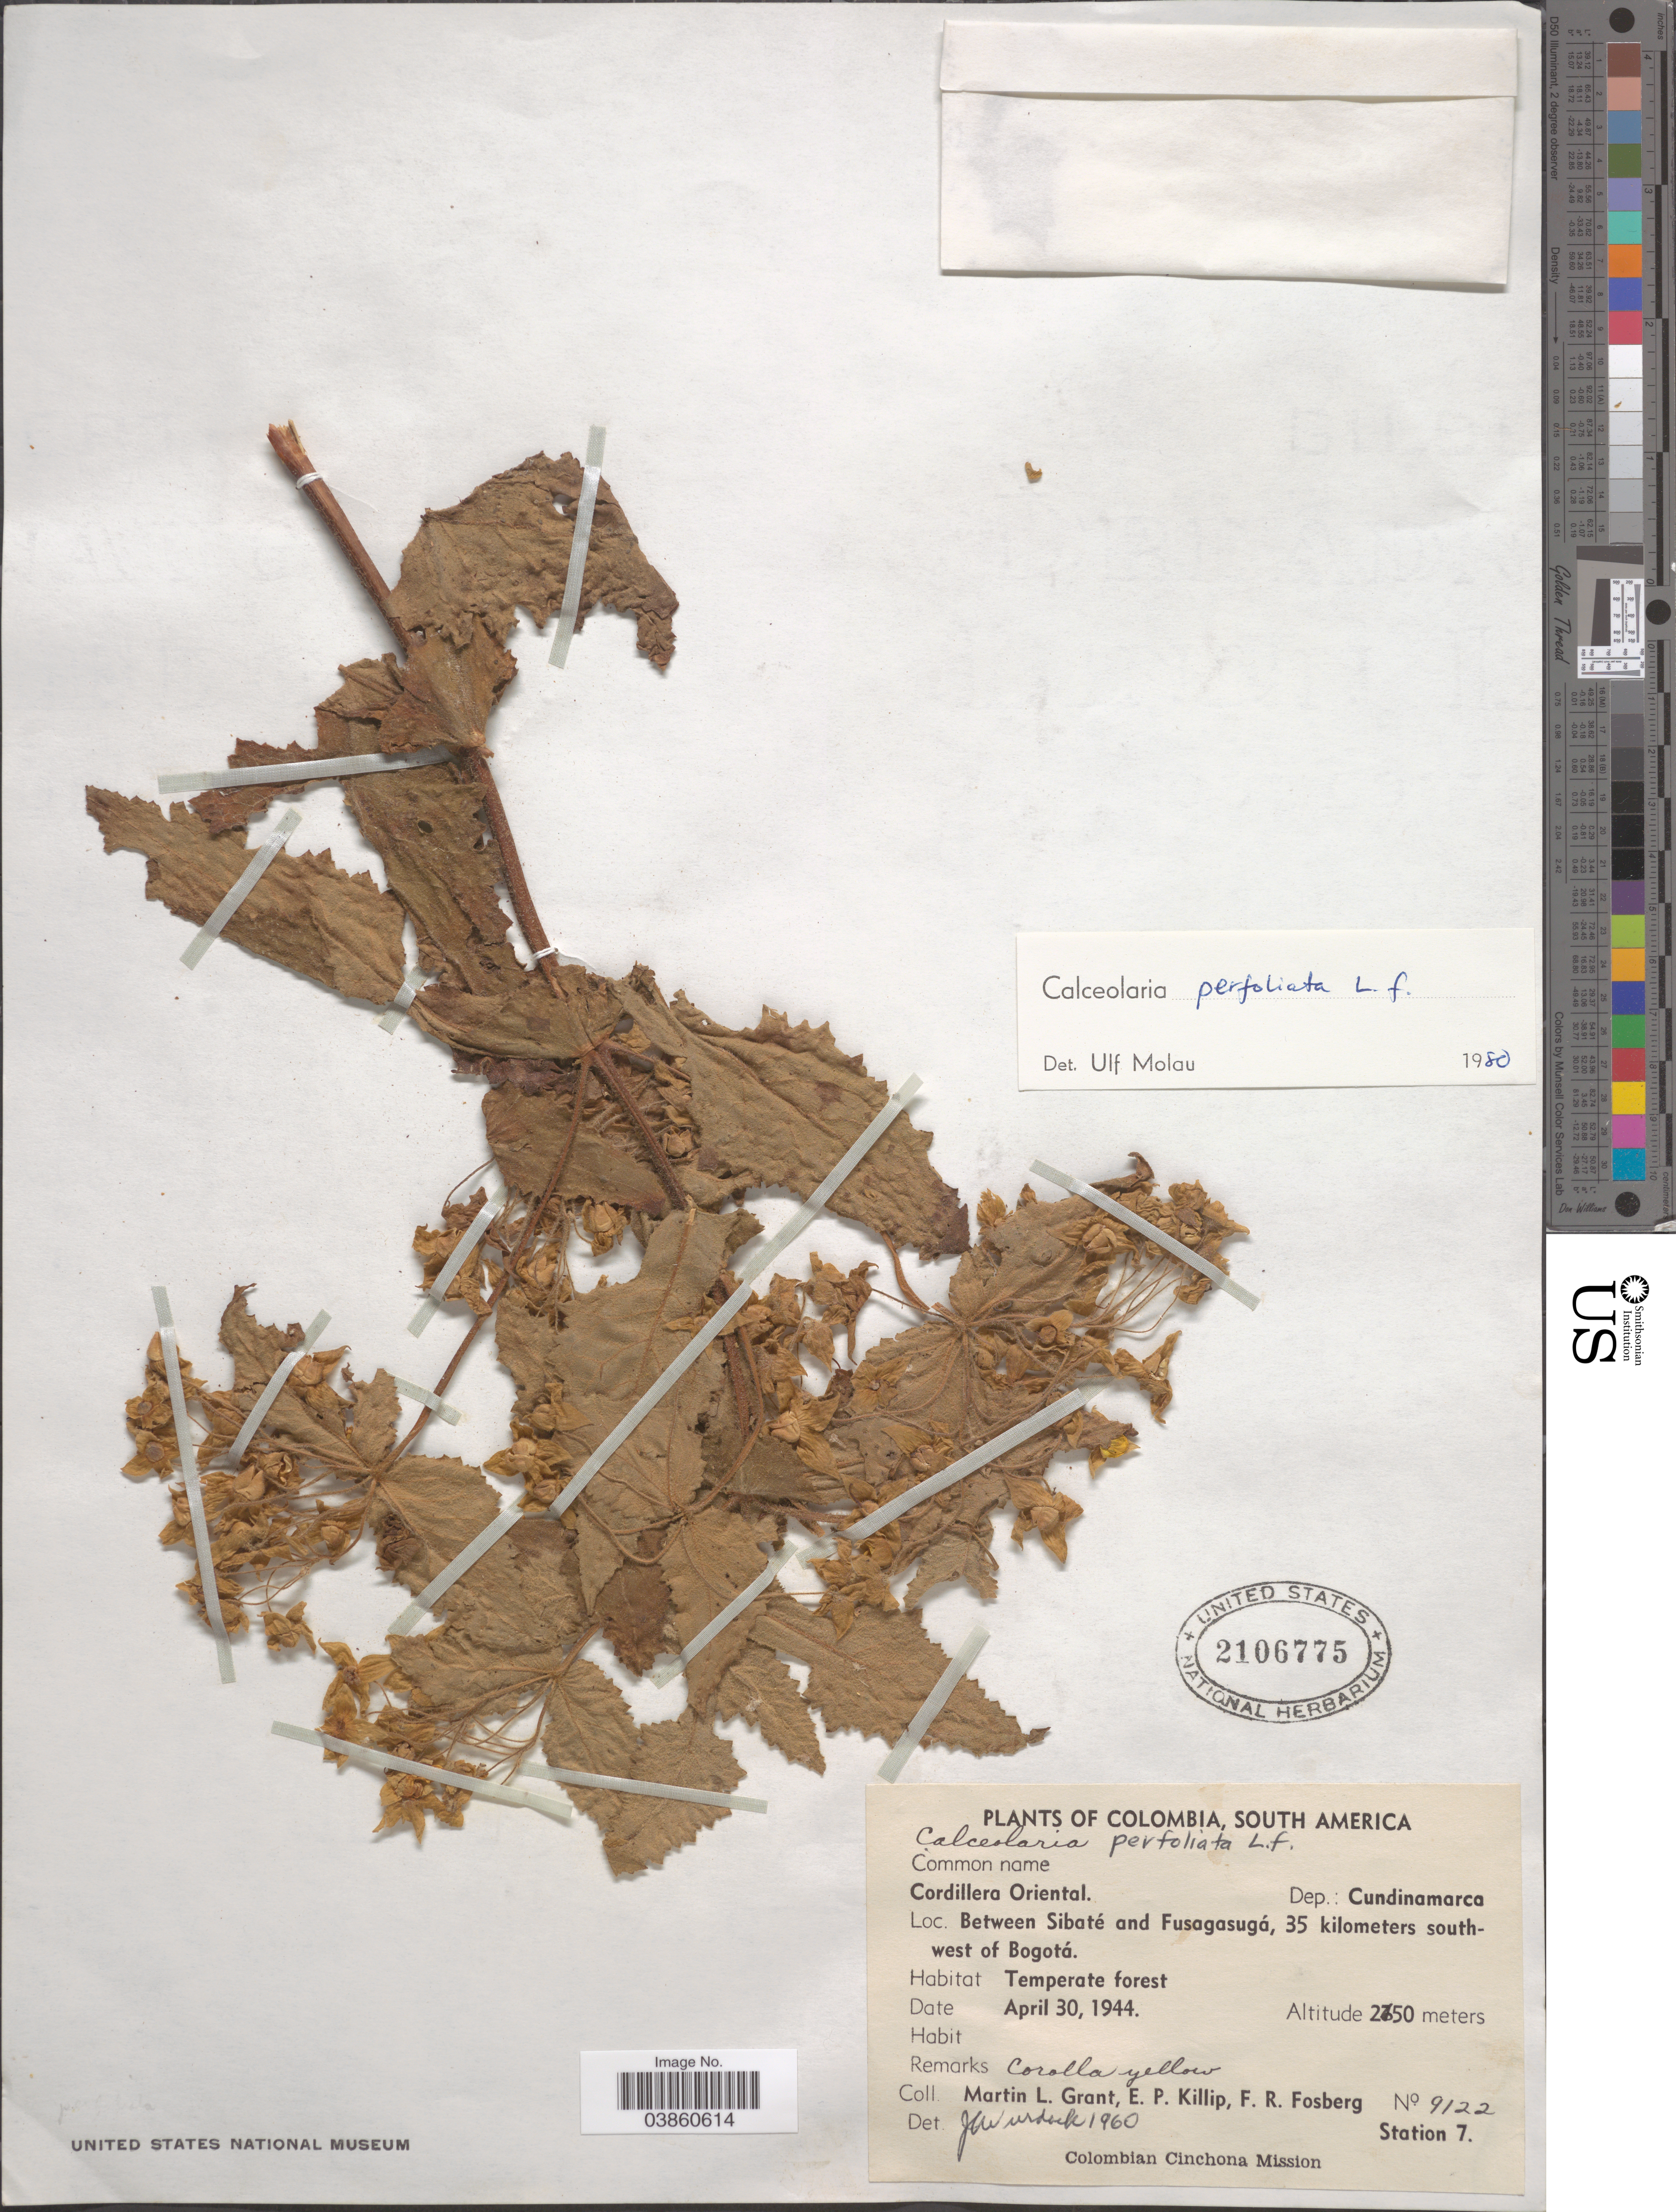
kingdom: Plantae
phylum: Tracheophyta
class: Magnoliopsida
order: Lamiales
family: Calceolariaceae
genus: Calceolaria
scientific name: Calceolaria perfoliata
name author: L. f.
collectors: M. L. Grant, E. P. Killip & F. R. Fosberg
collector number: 9122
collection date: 1944-04-30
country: Colombia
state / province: Cundinamarca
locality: Cordillera Oriental. Dep.: Cundinamarca. Between Sibaté and Fusagasugá, 35 kilometers south-west of Bogotá.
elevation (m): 2750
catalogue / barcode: US 2106775